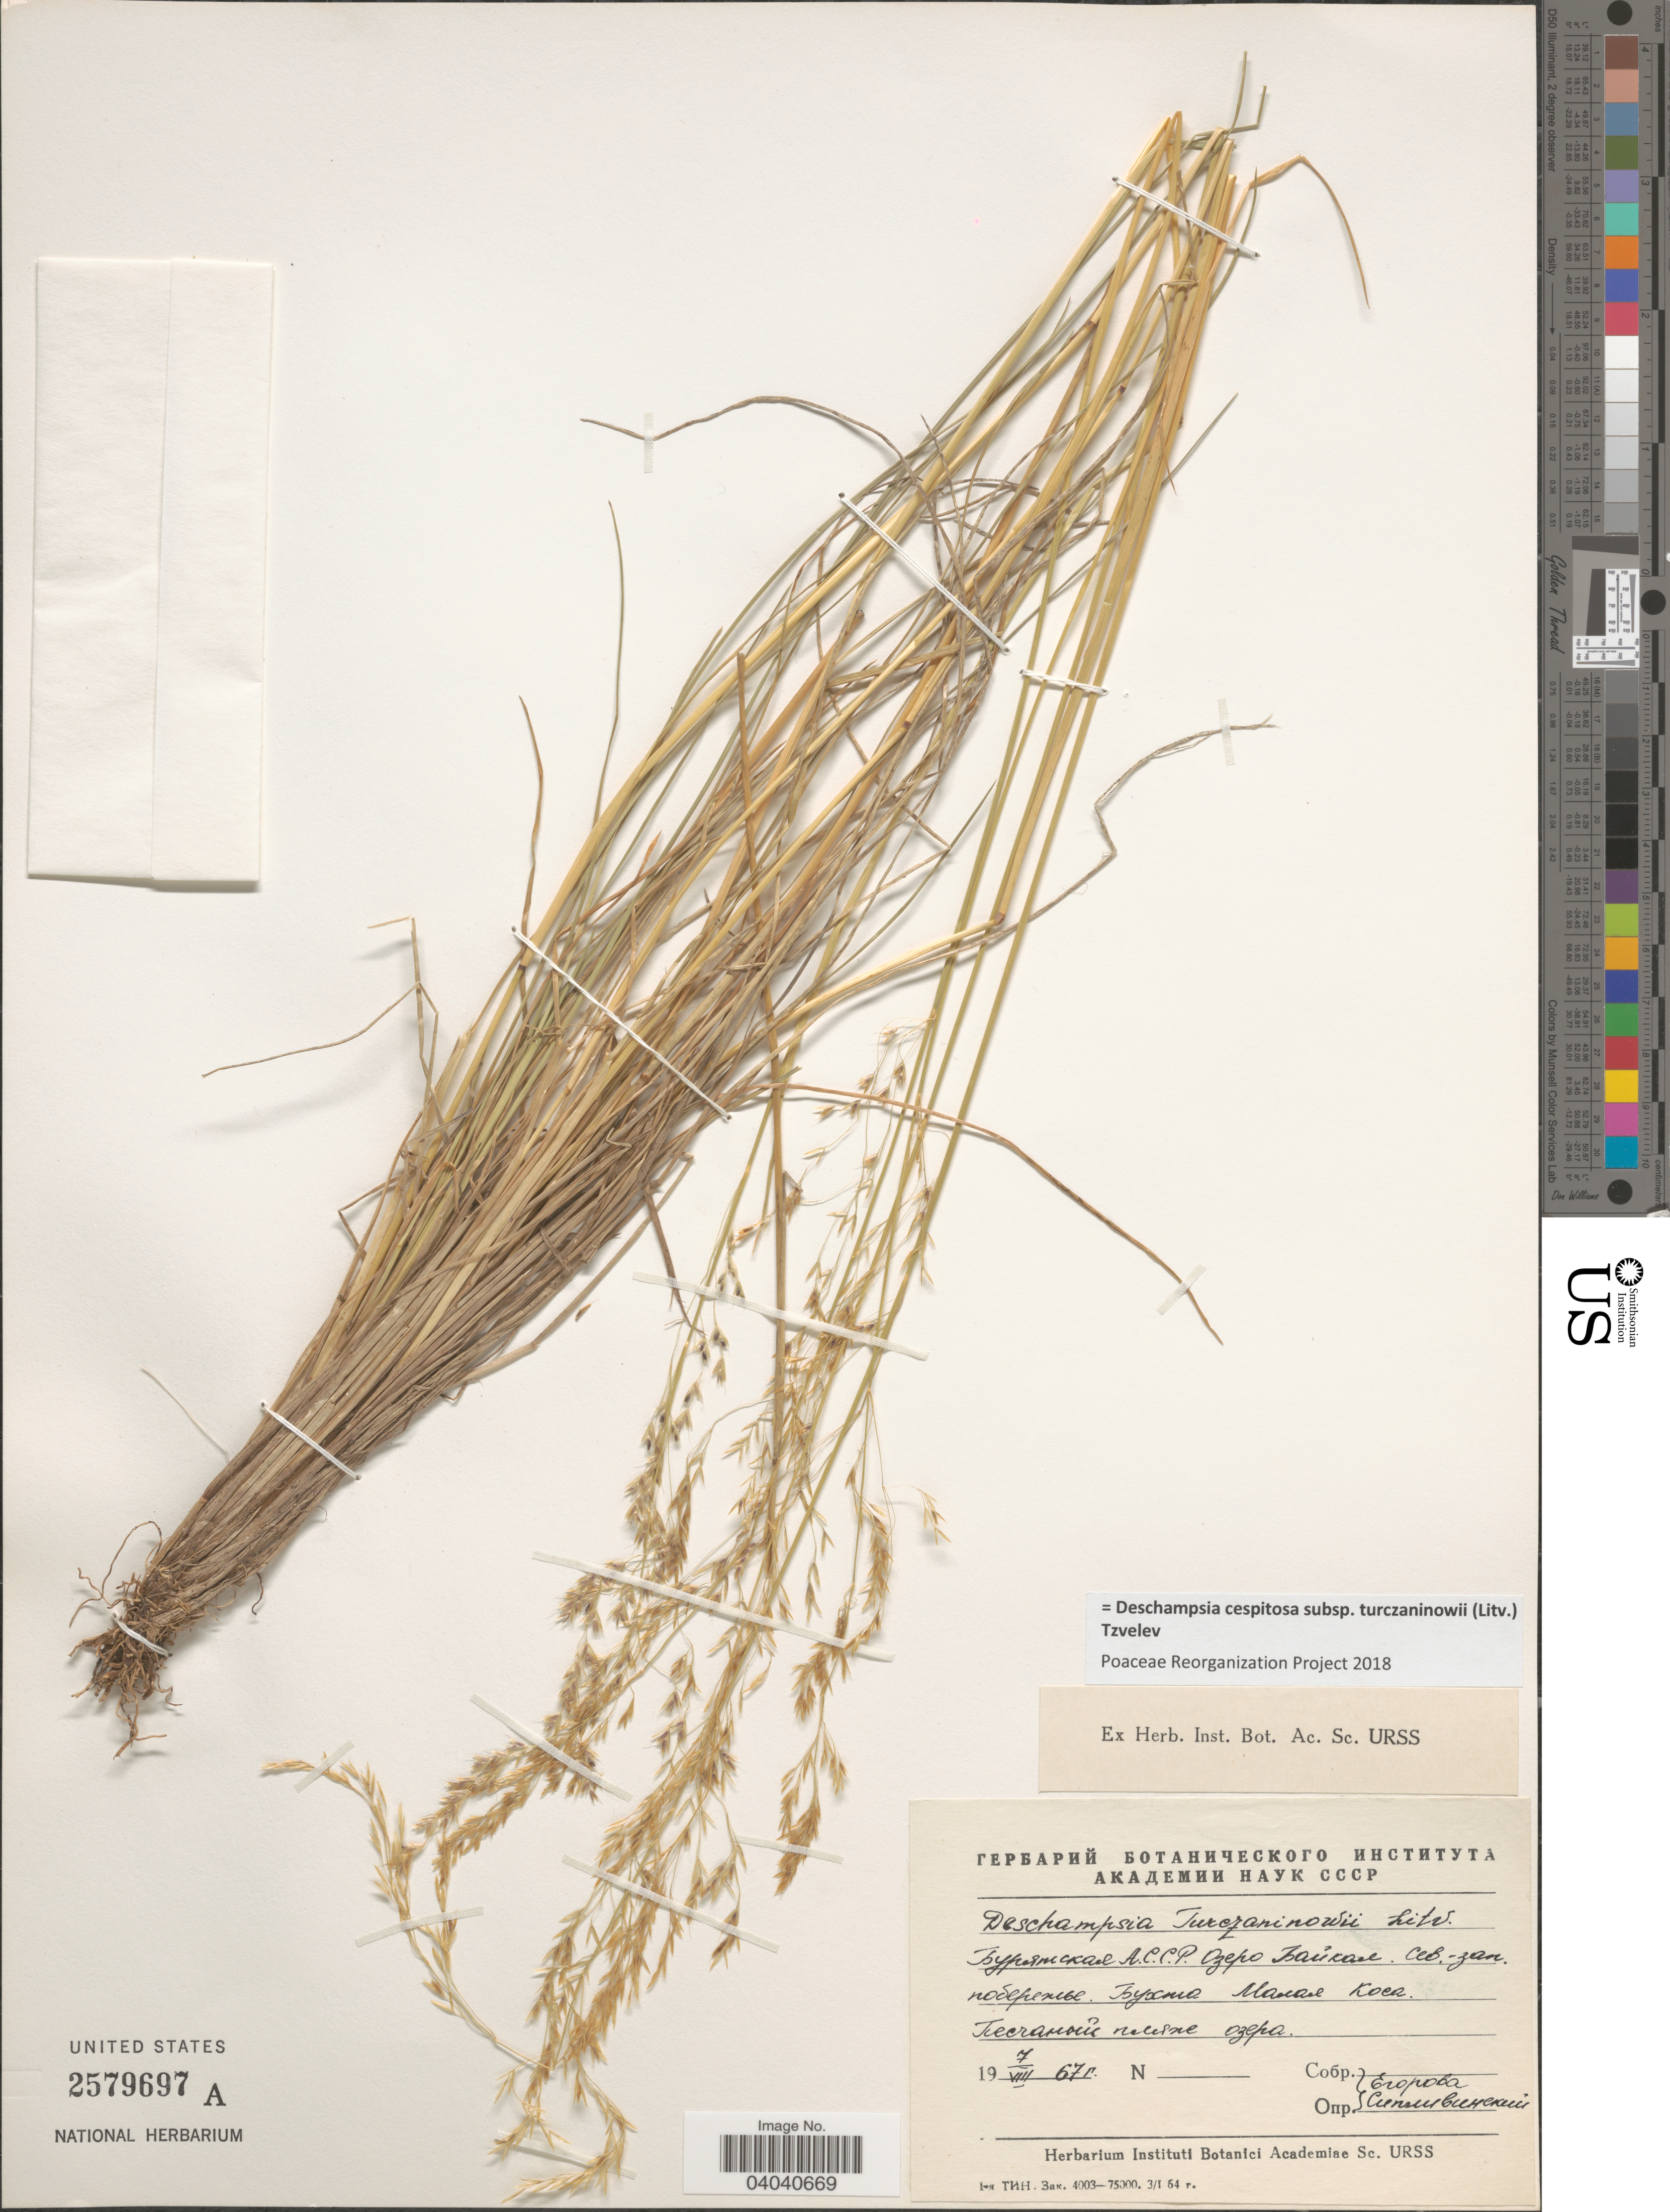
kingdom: Plantae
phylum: Tracheophyta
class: Liliopsida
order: Poales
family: Poaceae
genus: Deschampsia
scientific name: Deschampsia cespitosa subsp. turczaninowii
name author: (Litv.) Tzvelev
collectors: Egorova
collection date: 1967-08-07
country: Russian Federation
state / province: Buryatia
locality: Lake Baikal, Mys Malaya Kosa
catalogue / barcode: US 2579697A